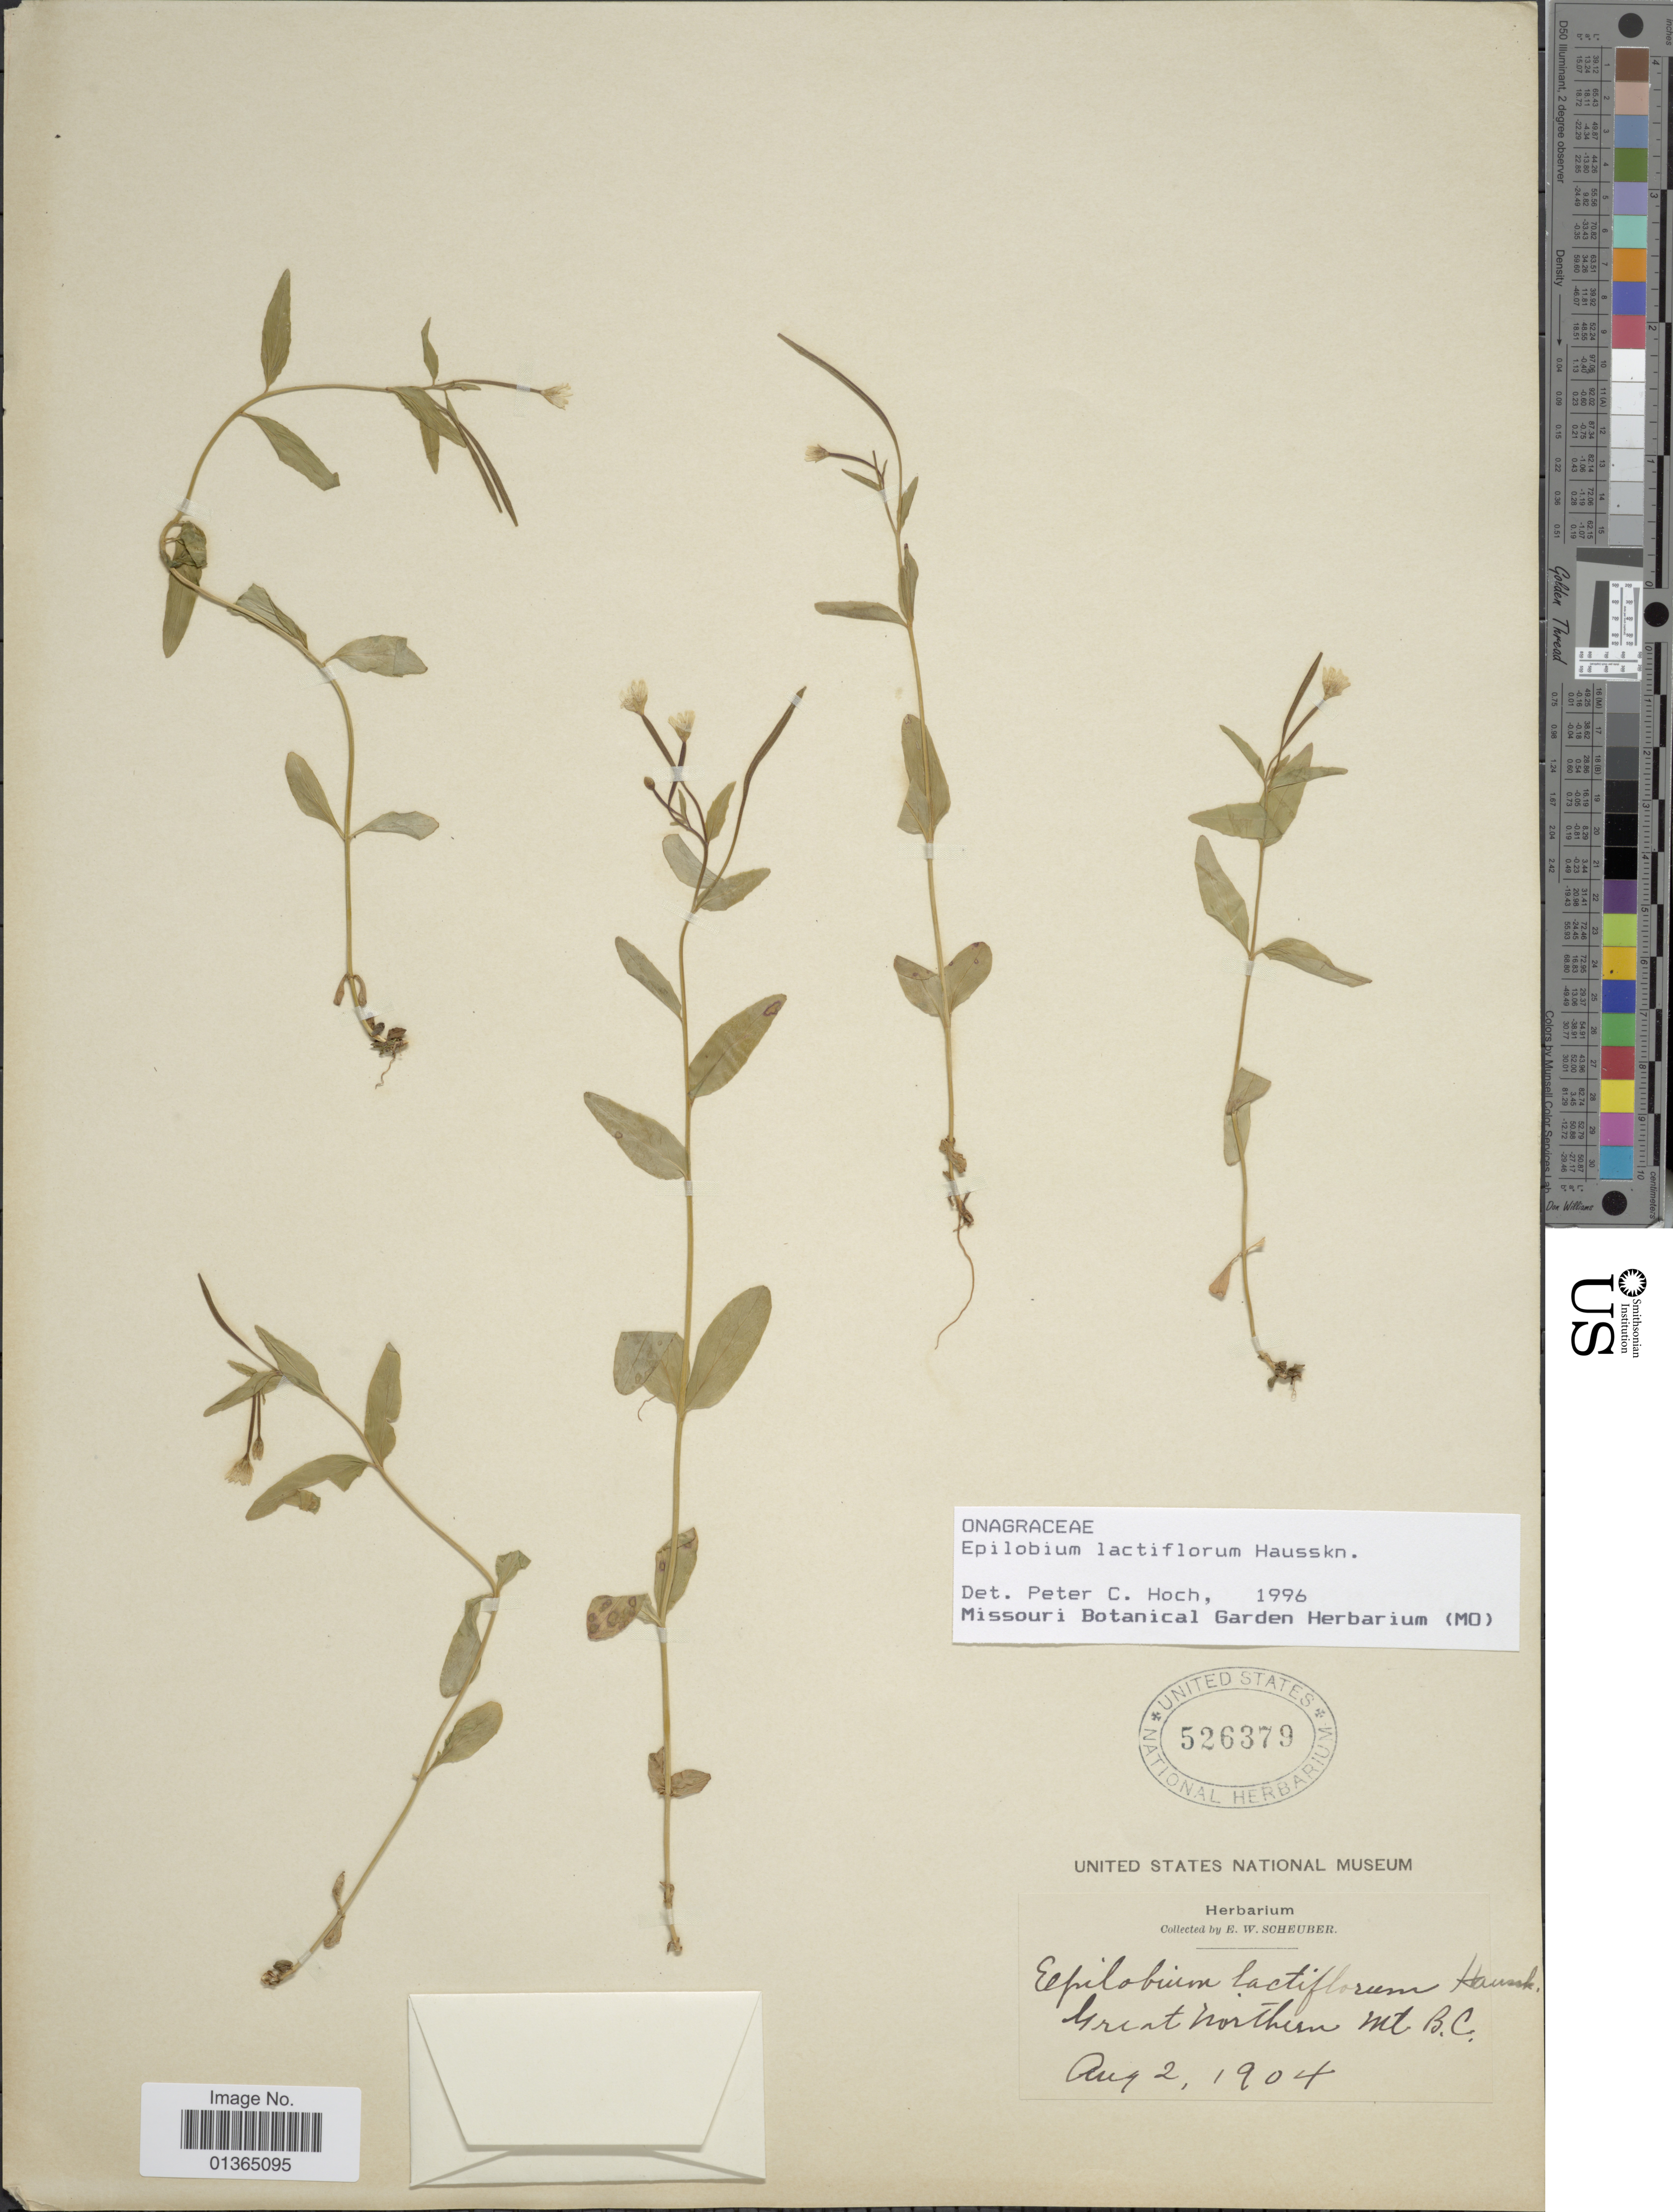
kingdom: Plantae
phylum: Tracheophyta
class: Magnoliopsida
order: Myrtales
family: Onagraceae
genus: Epilobium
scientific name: Epilobium lactiflorum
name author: Hausskn.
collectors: E. Scheuber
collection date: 1904-08-02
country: Canada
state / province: British Columbia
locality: Great Northern Mt.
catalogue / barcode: US 526379